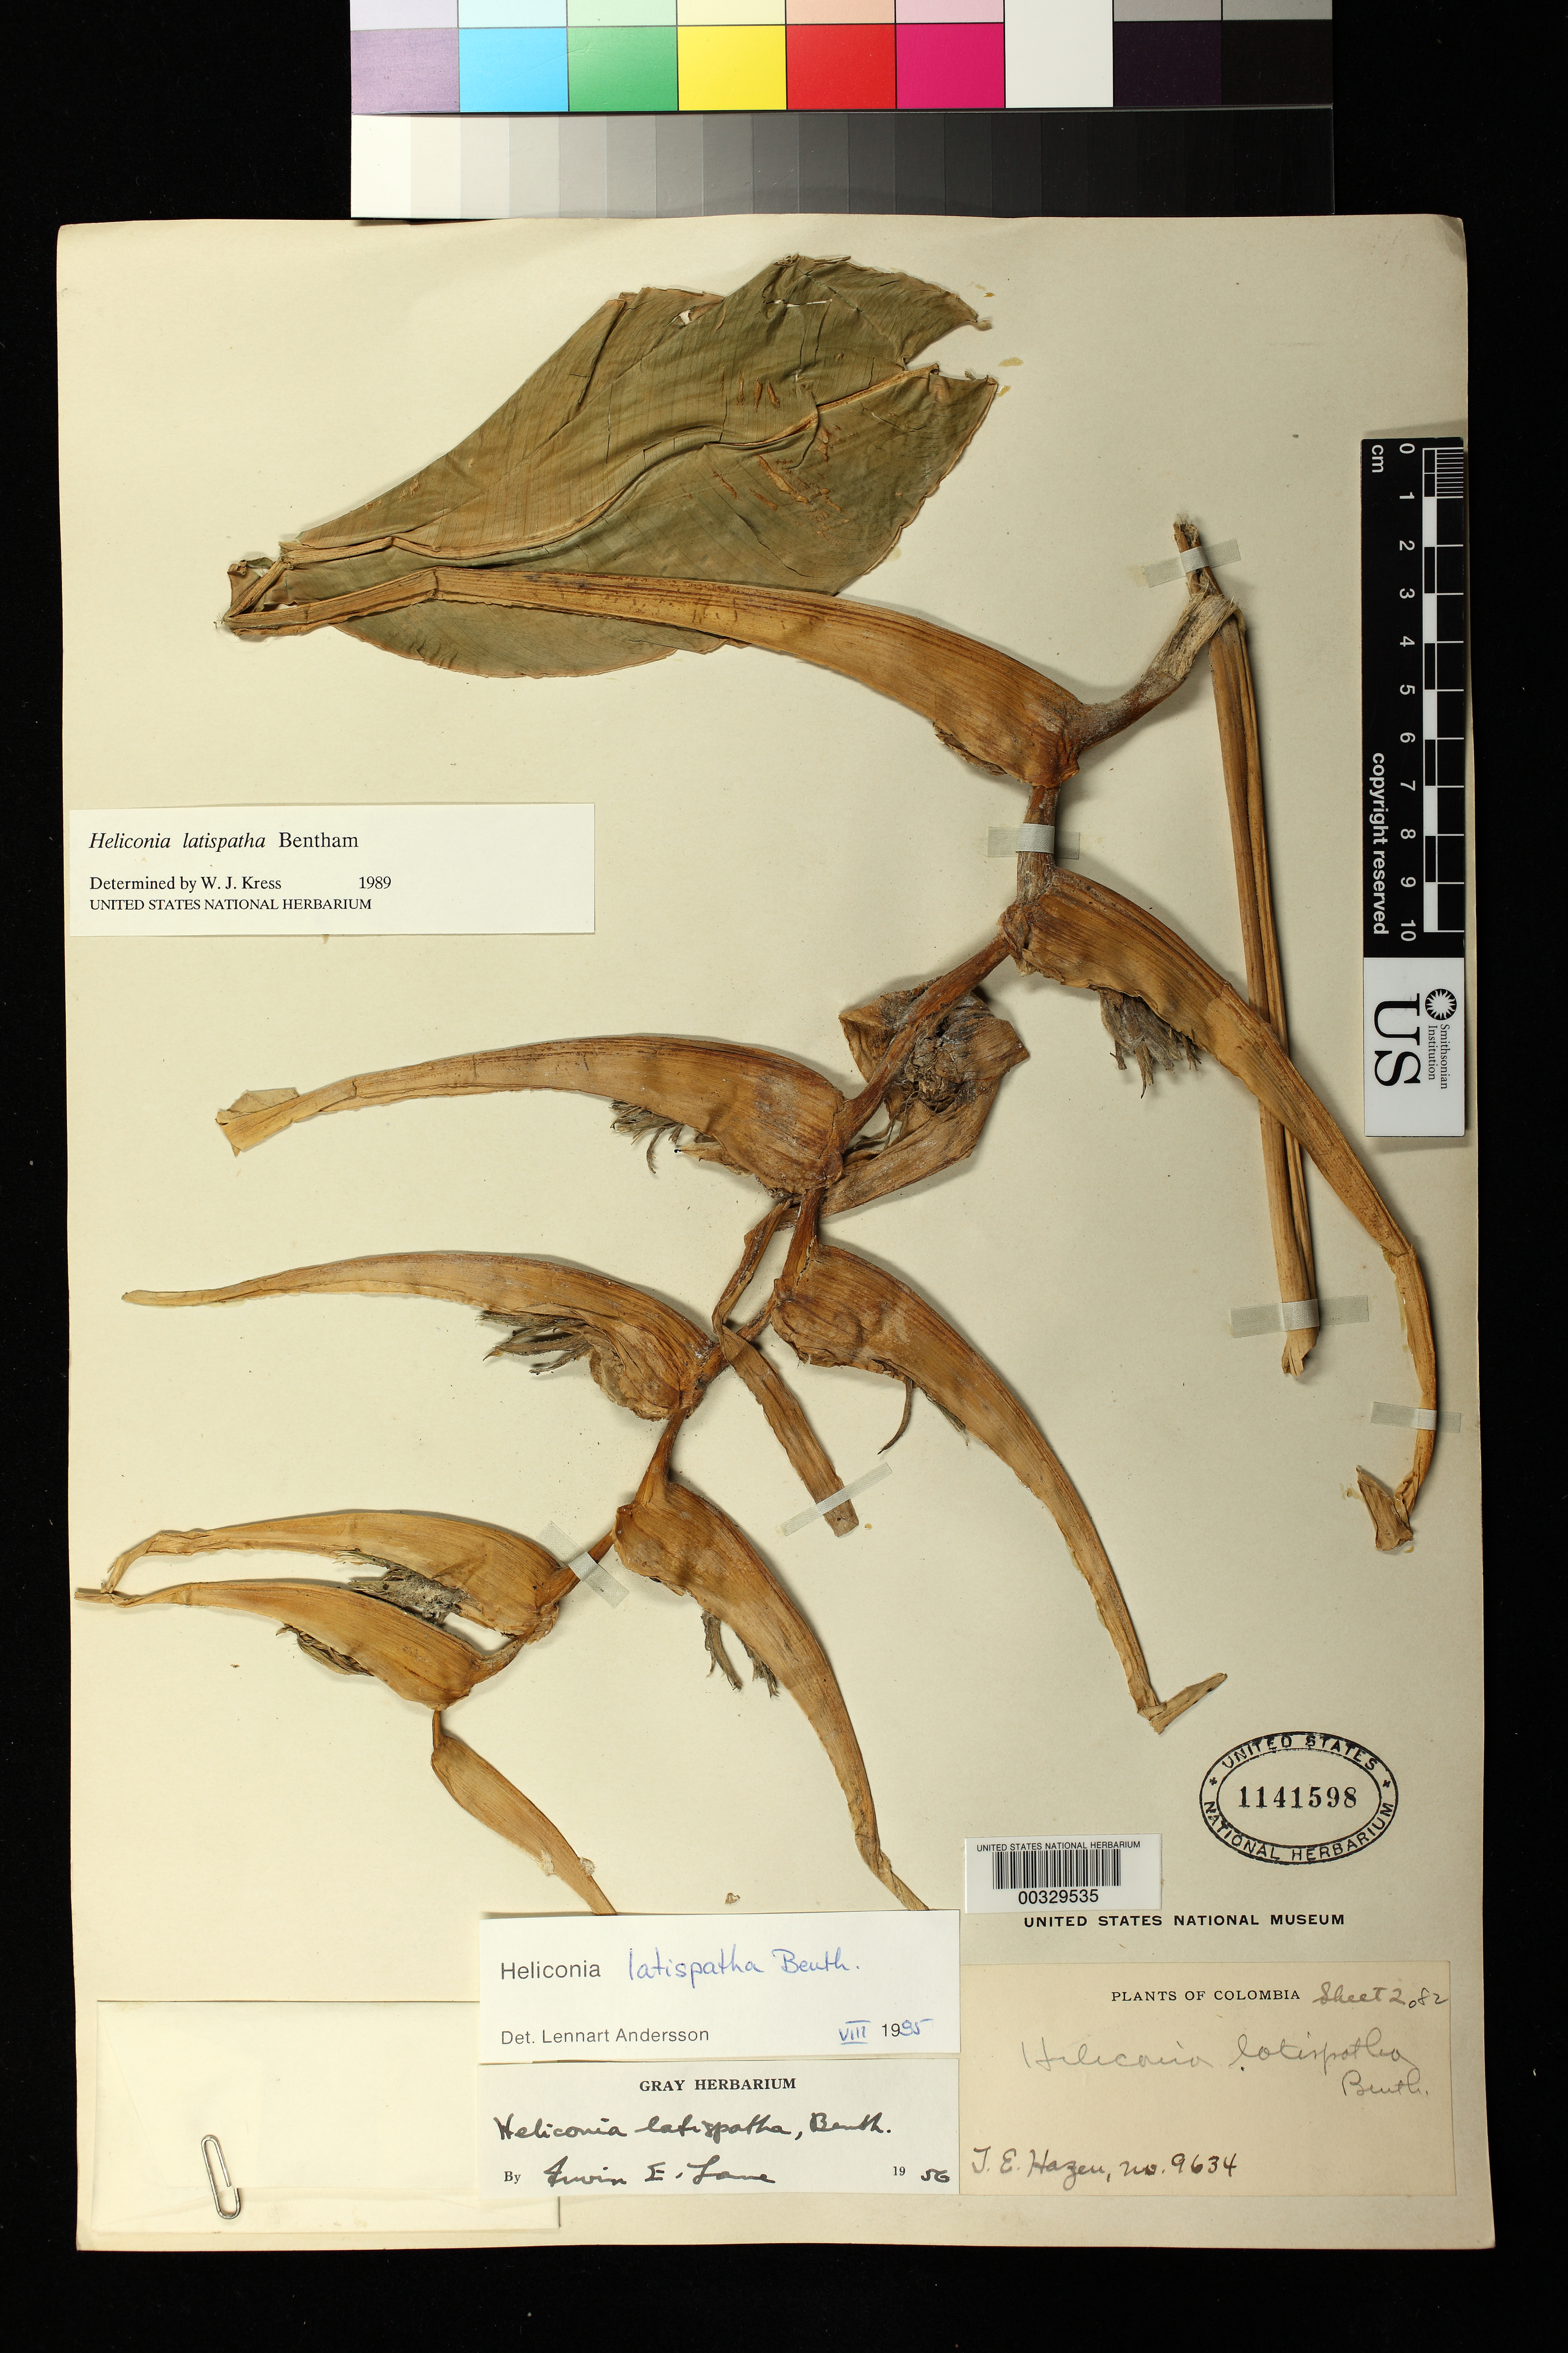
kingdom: Plantae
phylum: Tracheophyta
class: Liliopsida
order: Zingiberales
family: Heliconiaceae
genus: Heliconia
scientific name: Heliconia latispatha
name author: Benth.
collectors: T. E. Hazen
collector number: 9634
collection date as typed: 06 Aug 1922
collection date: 1922-08-06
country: Colombia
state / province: Tolima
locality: Ibague to Rio Coello, new Quindo Trail, Cordillera Central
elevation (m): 1000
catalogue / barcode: US 1141598